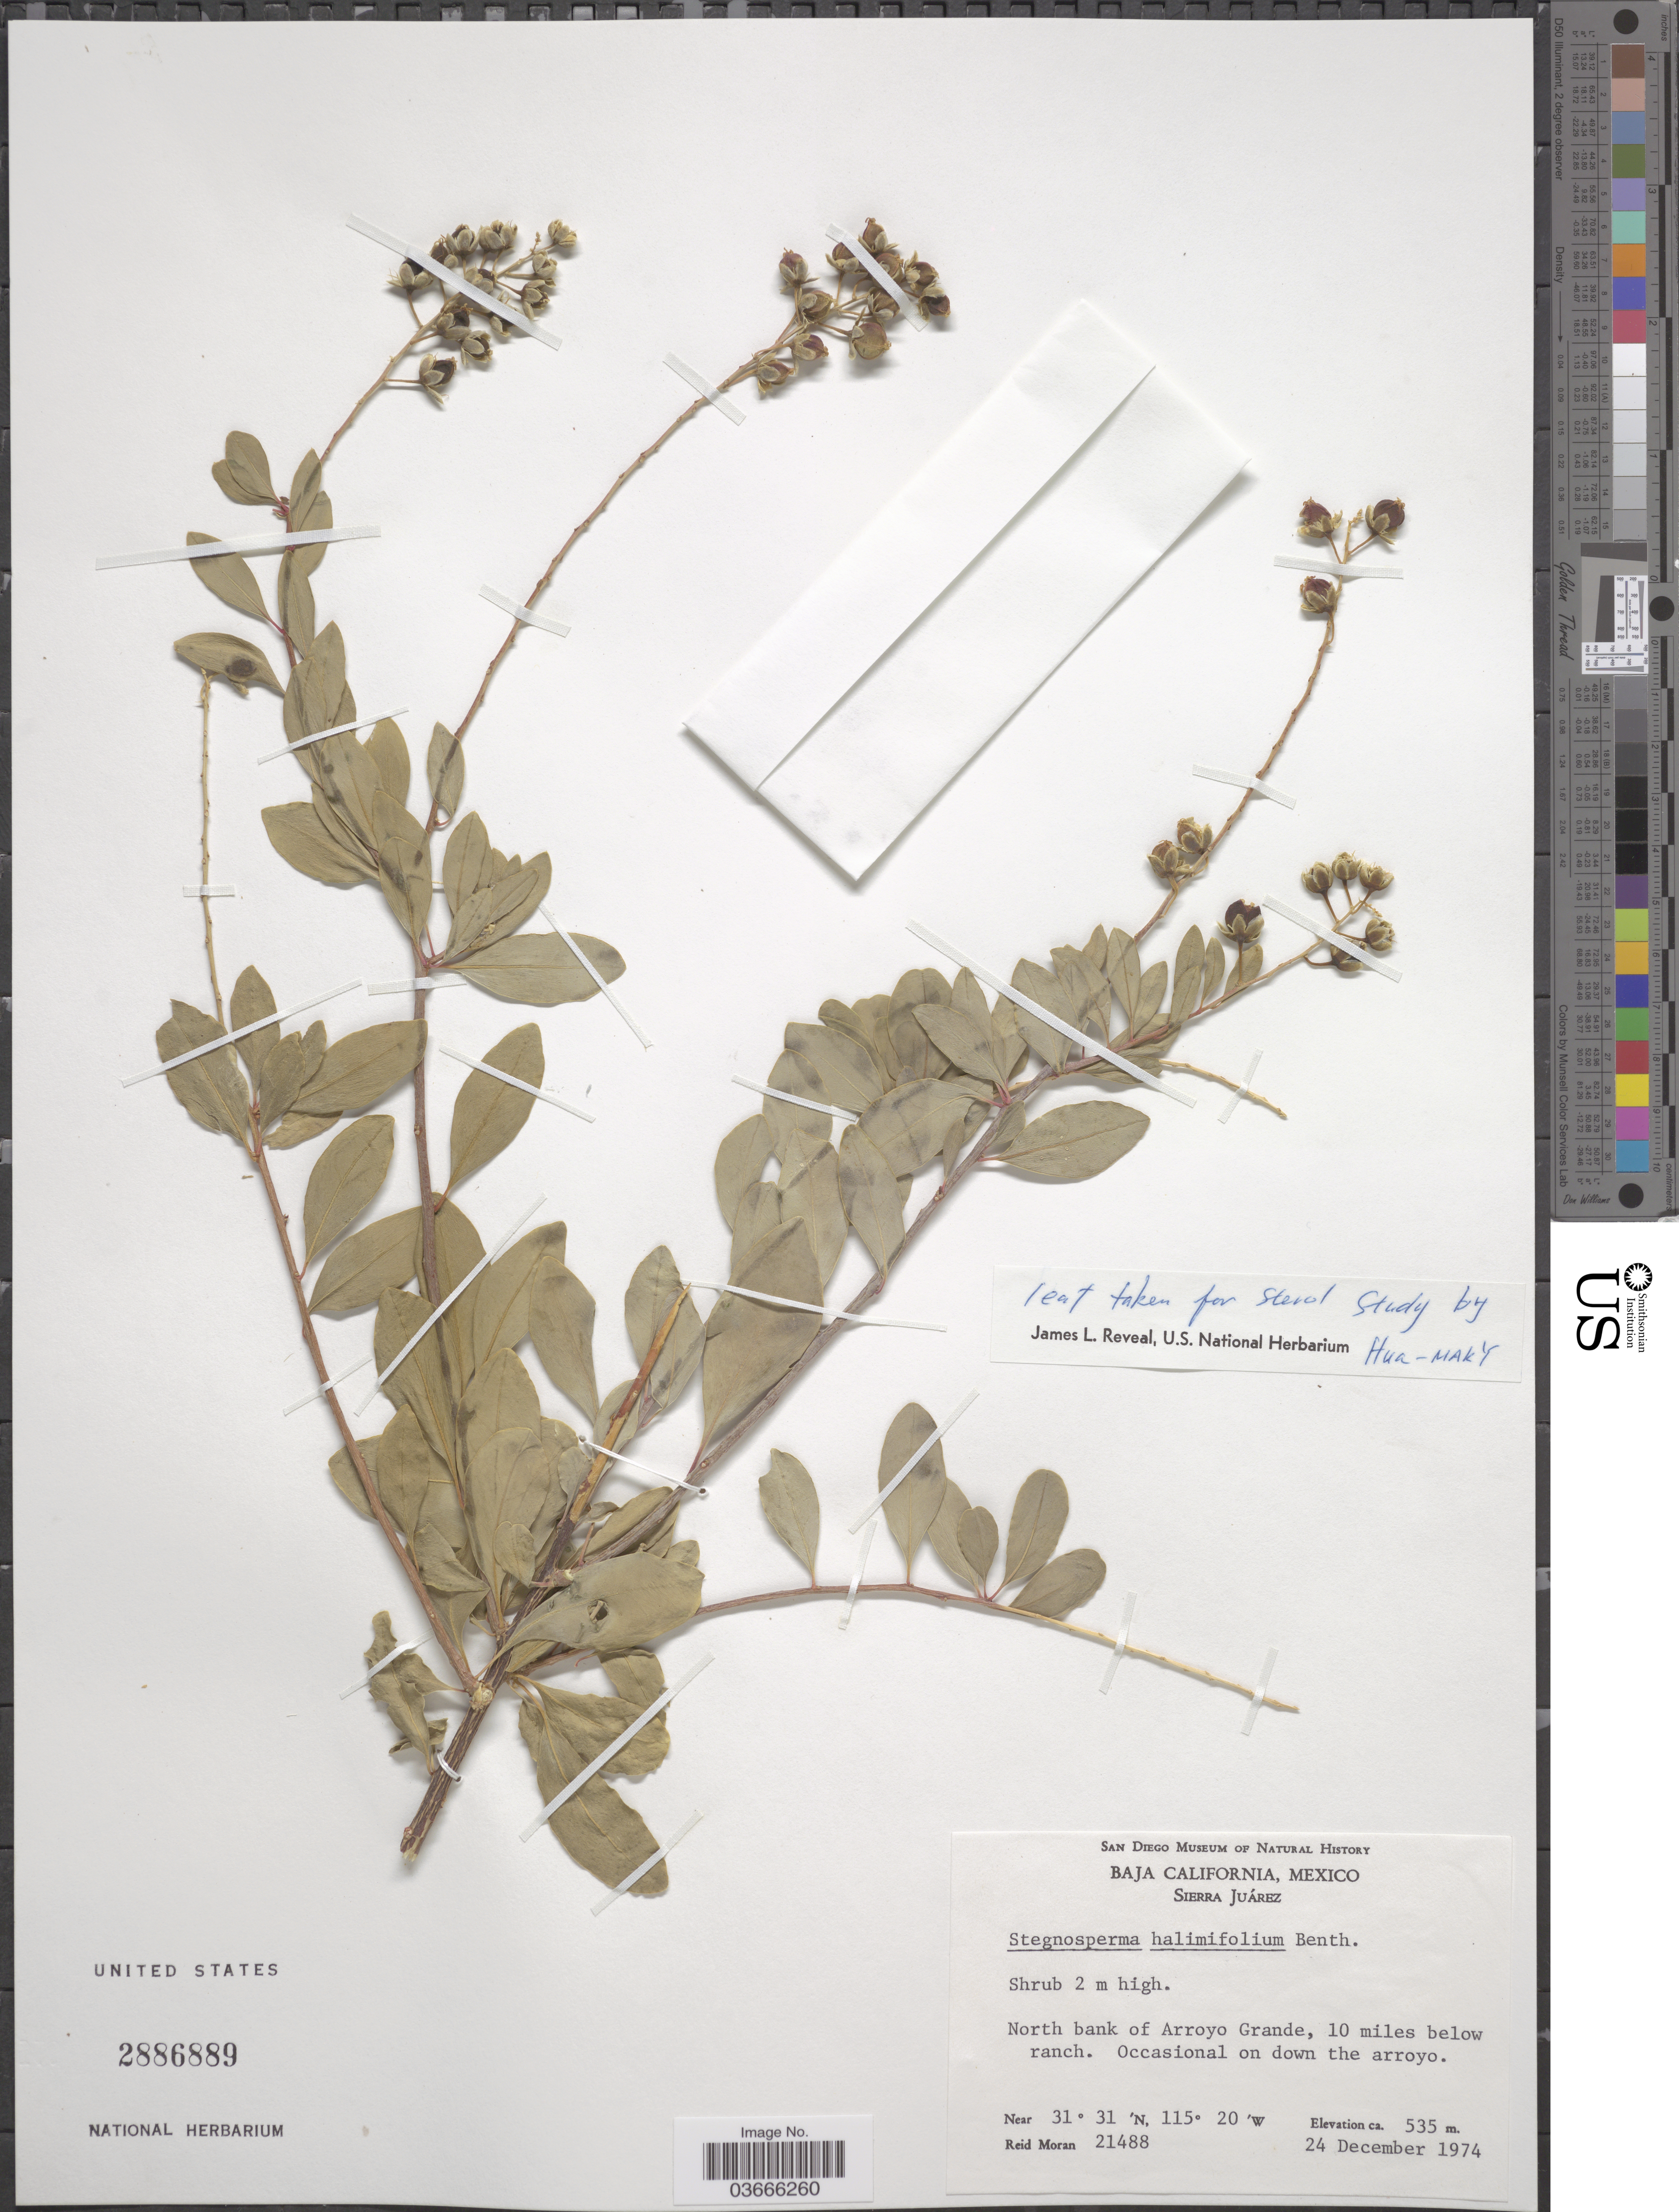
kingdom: Plantae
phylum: Tracheophyta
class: Magnoliopsida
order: Caryophyllales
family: Stegnospermataceae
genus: Stegnosperma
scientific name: Stegnosperma halimifolium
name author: Benth.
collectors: R. Moran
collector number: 21488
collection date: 1974-12-24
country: Mexico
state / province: Baja California Norte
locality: Sierra Juárez. North bank of Arroyo Grande, 10 miles below ranch.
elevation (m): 535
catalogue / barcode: US 2886889